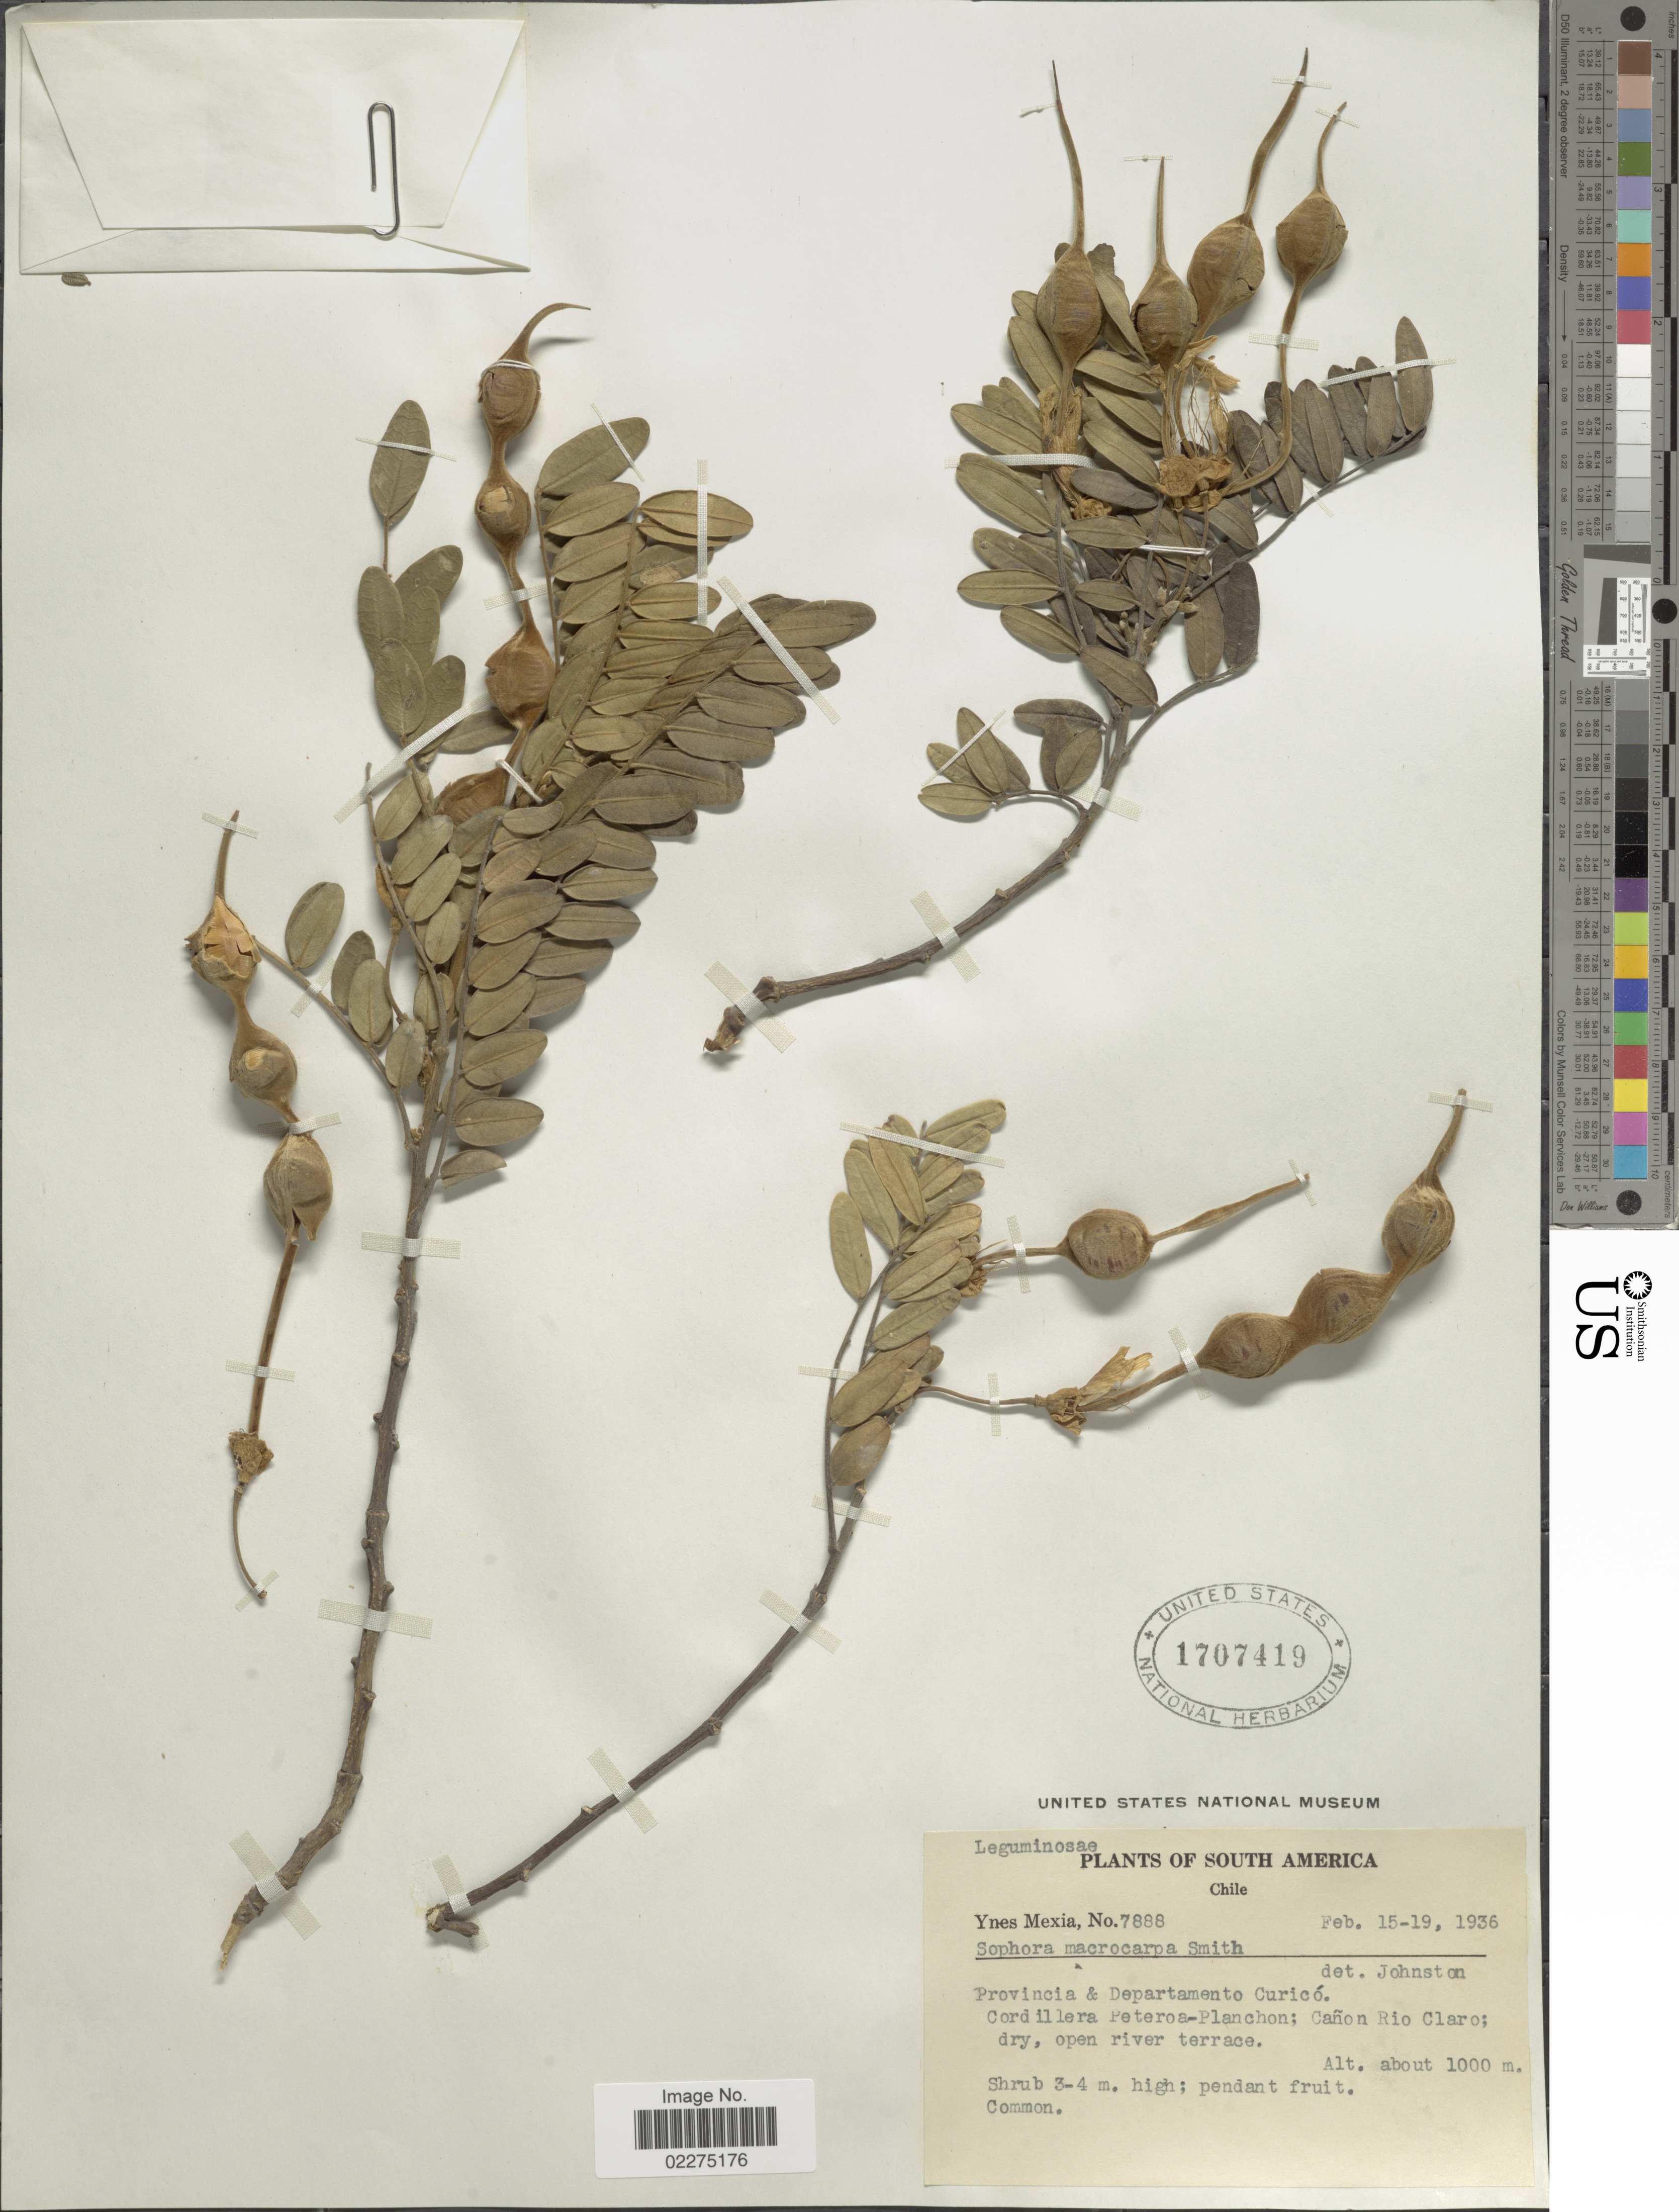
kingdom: Plantae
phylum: Tracheophyta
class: Magnoliopsida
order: Fabales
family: Fabaceae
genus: Sophora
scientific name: Sophora macrocarpa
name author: Sm.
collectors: Y. Mexia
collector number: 7888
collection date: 1936-02-15/1936-02-19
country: Chile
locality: Provincia & Departamento Curicó. Cordillra Peterosa-Planchon: Cañon Rio Claro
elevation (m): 1000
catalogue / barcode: US 1707419